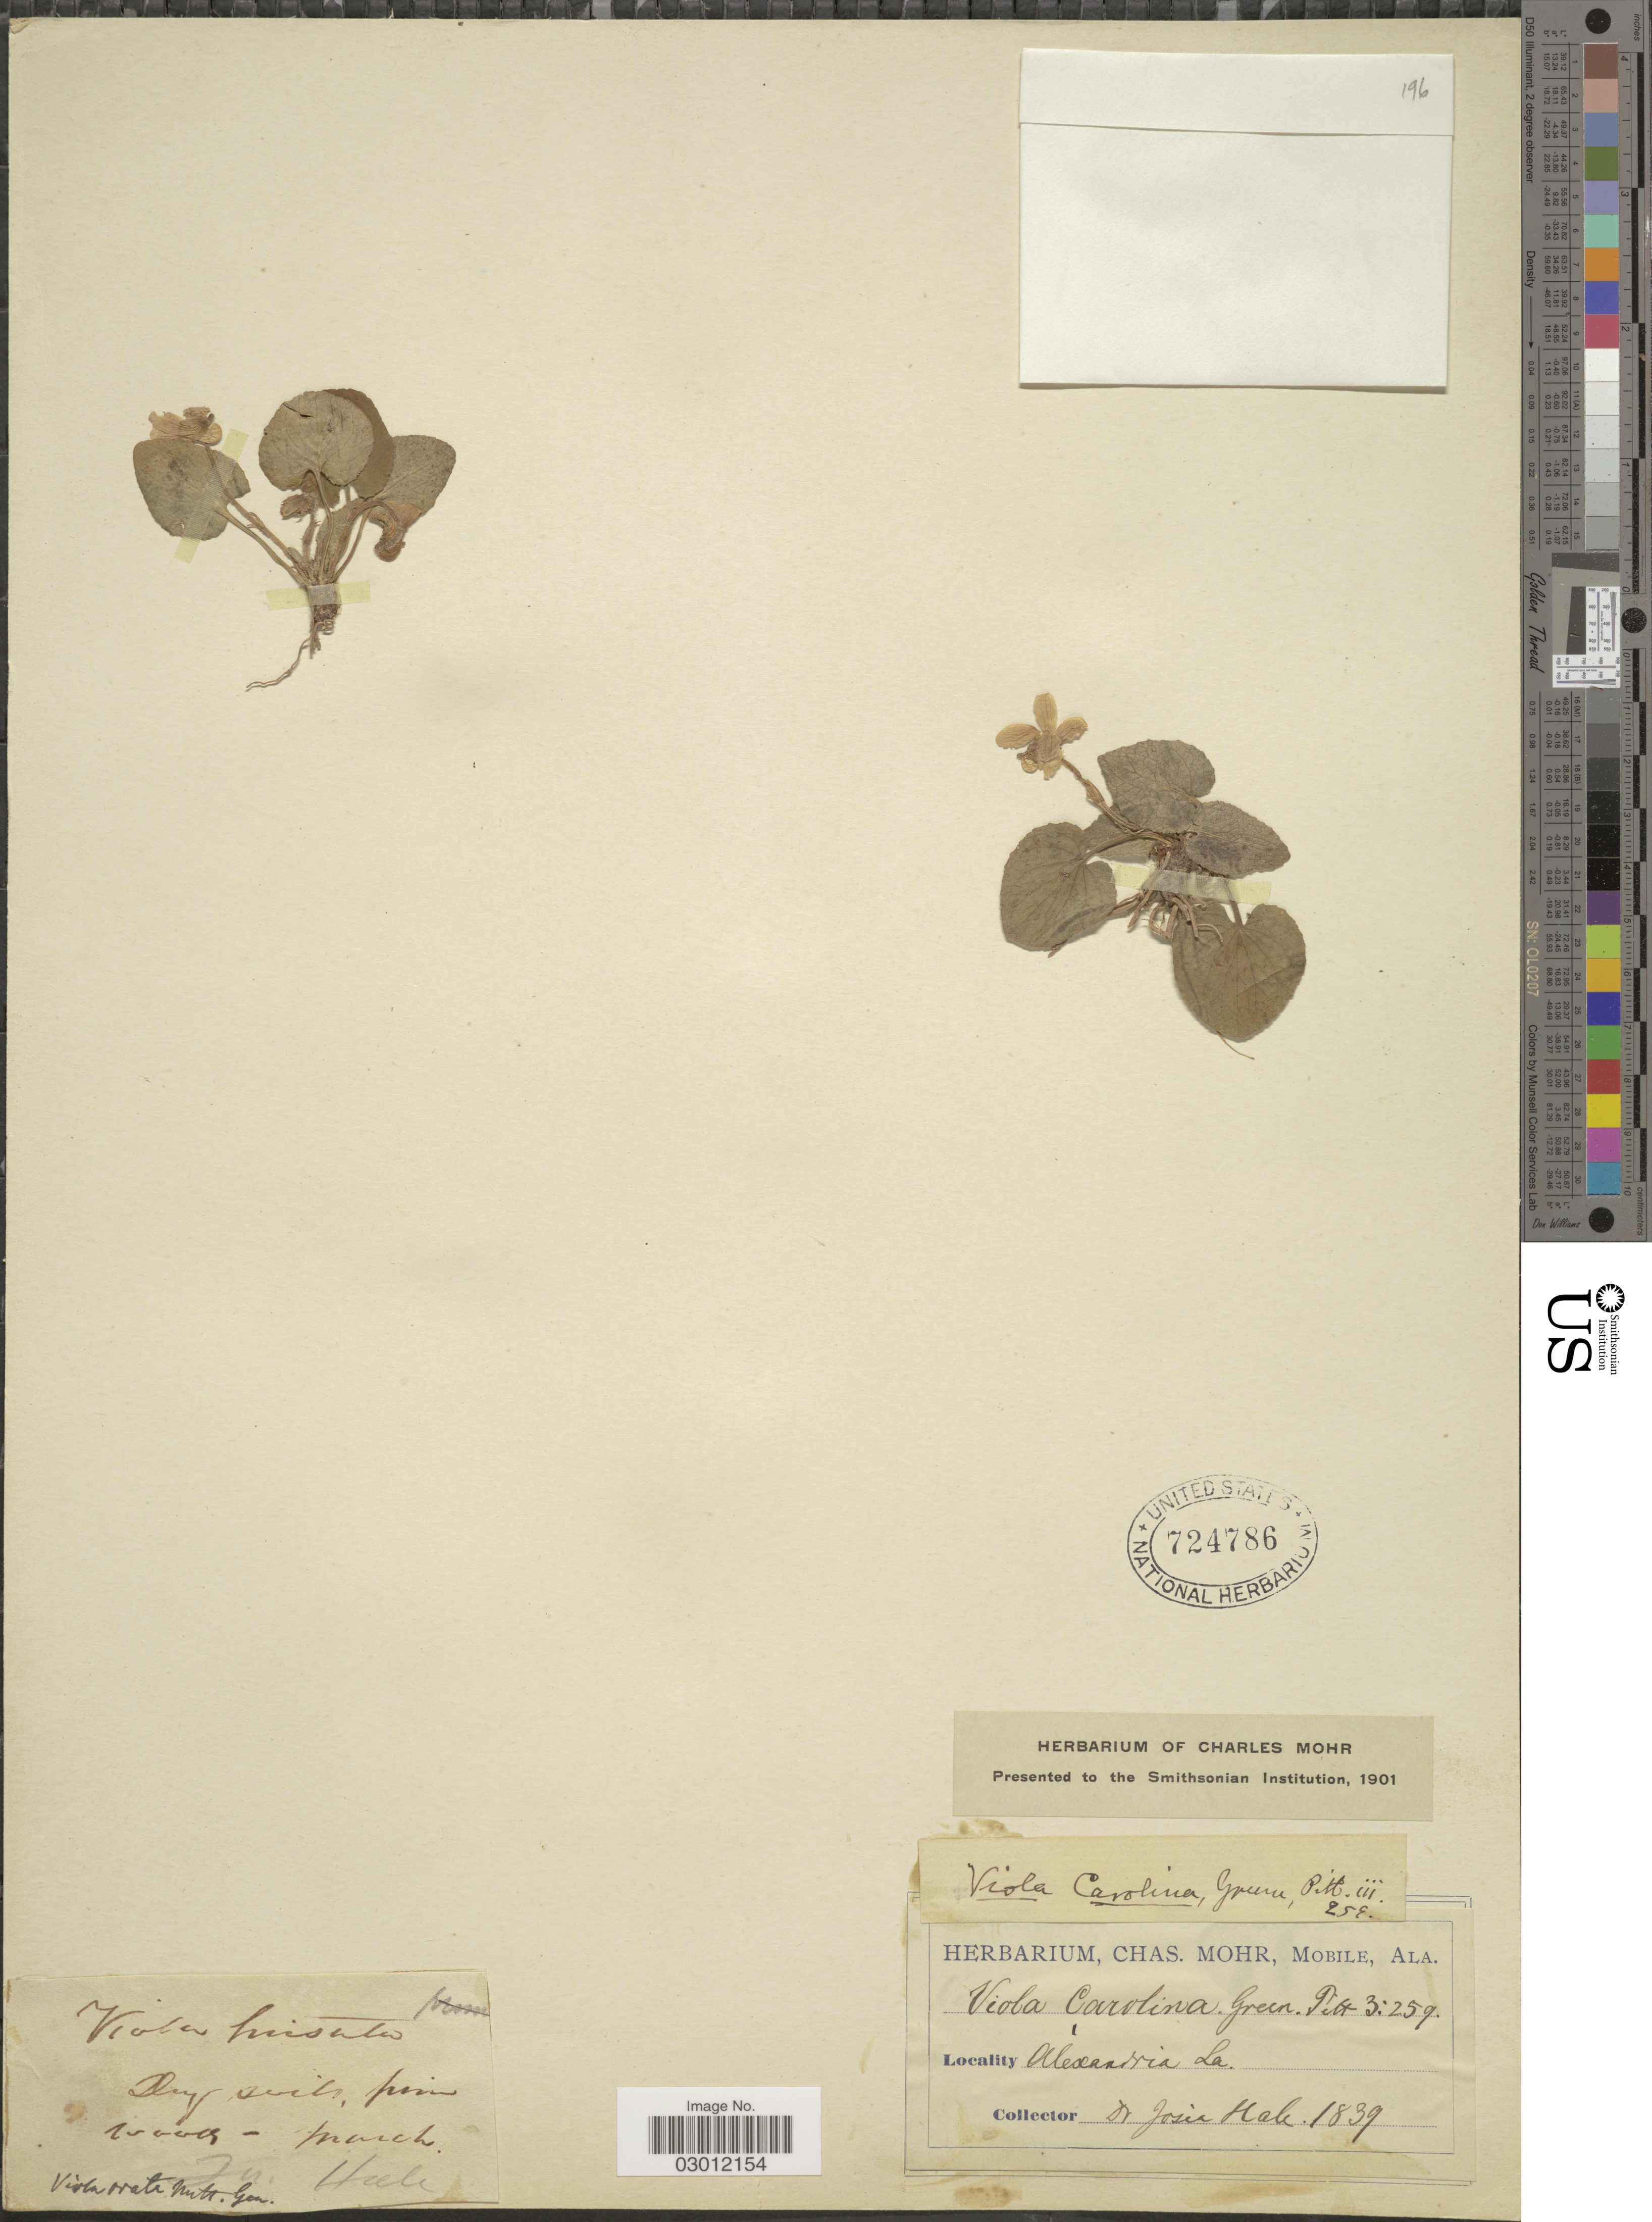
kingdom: Plantae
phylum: Tracheophyta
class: Magnoliopsida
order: Malpighiales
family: Violaceae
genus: Viola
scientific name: Viola carolina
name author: Greene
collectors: J. Hale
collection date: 1839-03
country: United States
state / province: Louisiana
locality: Alexandria.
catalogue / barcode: US 724786